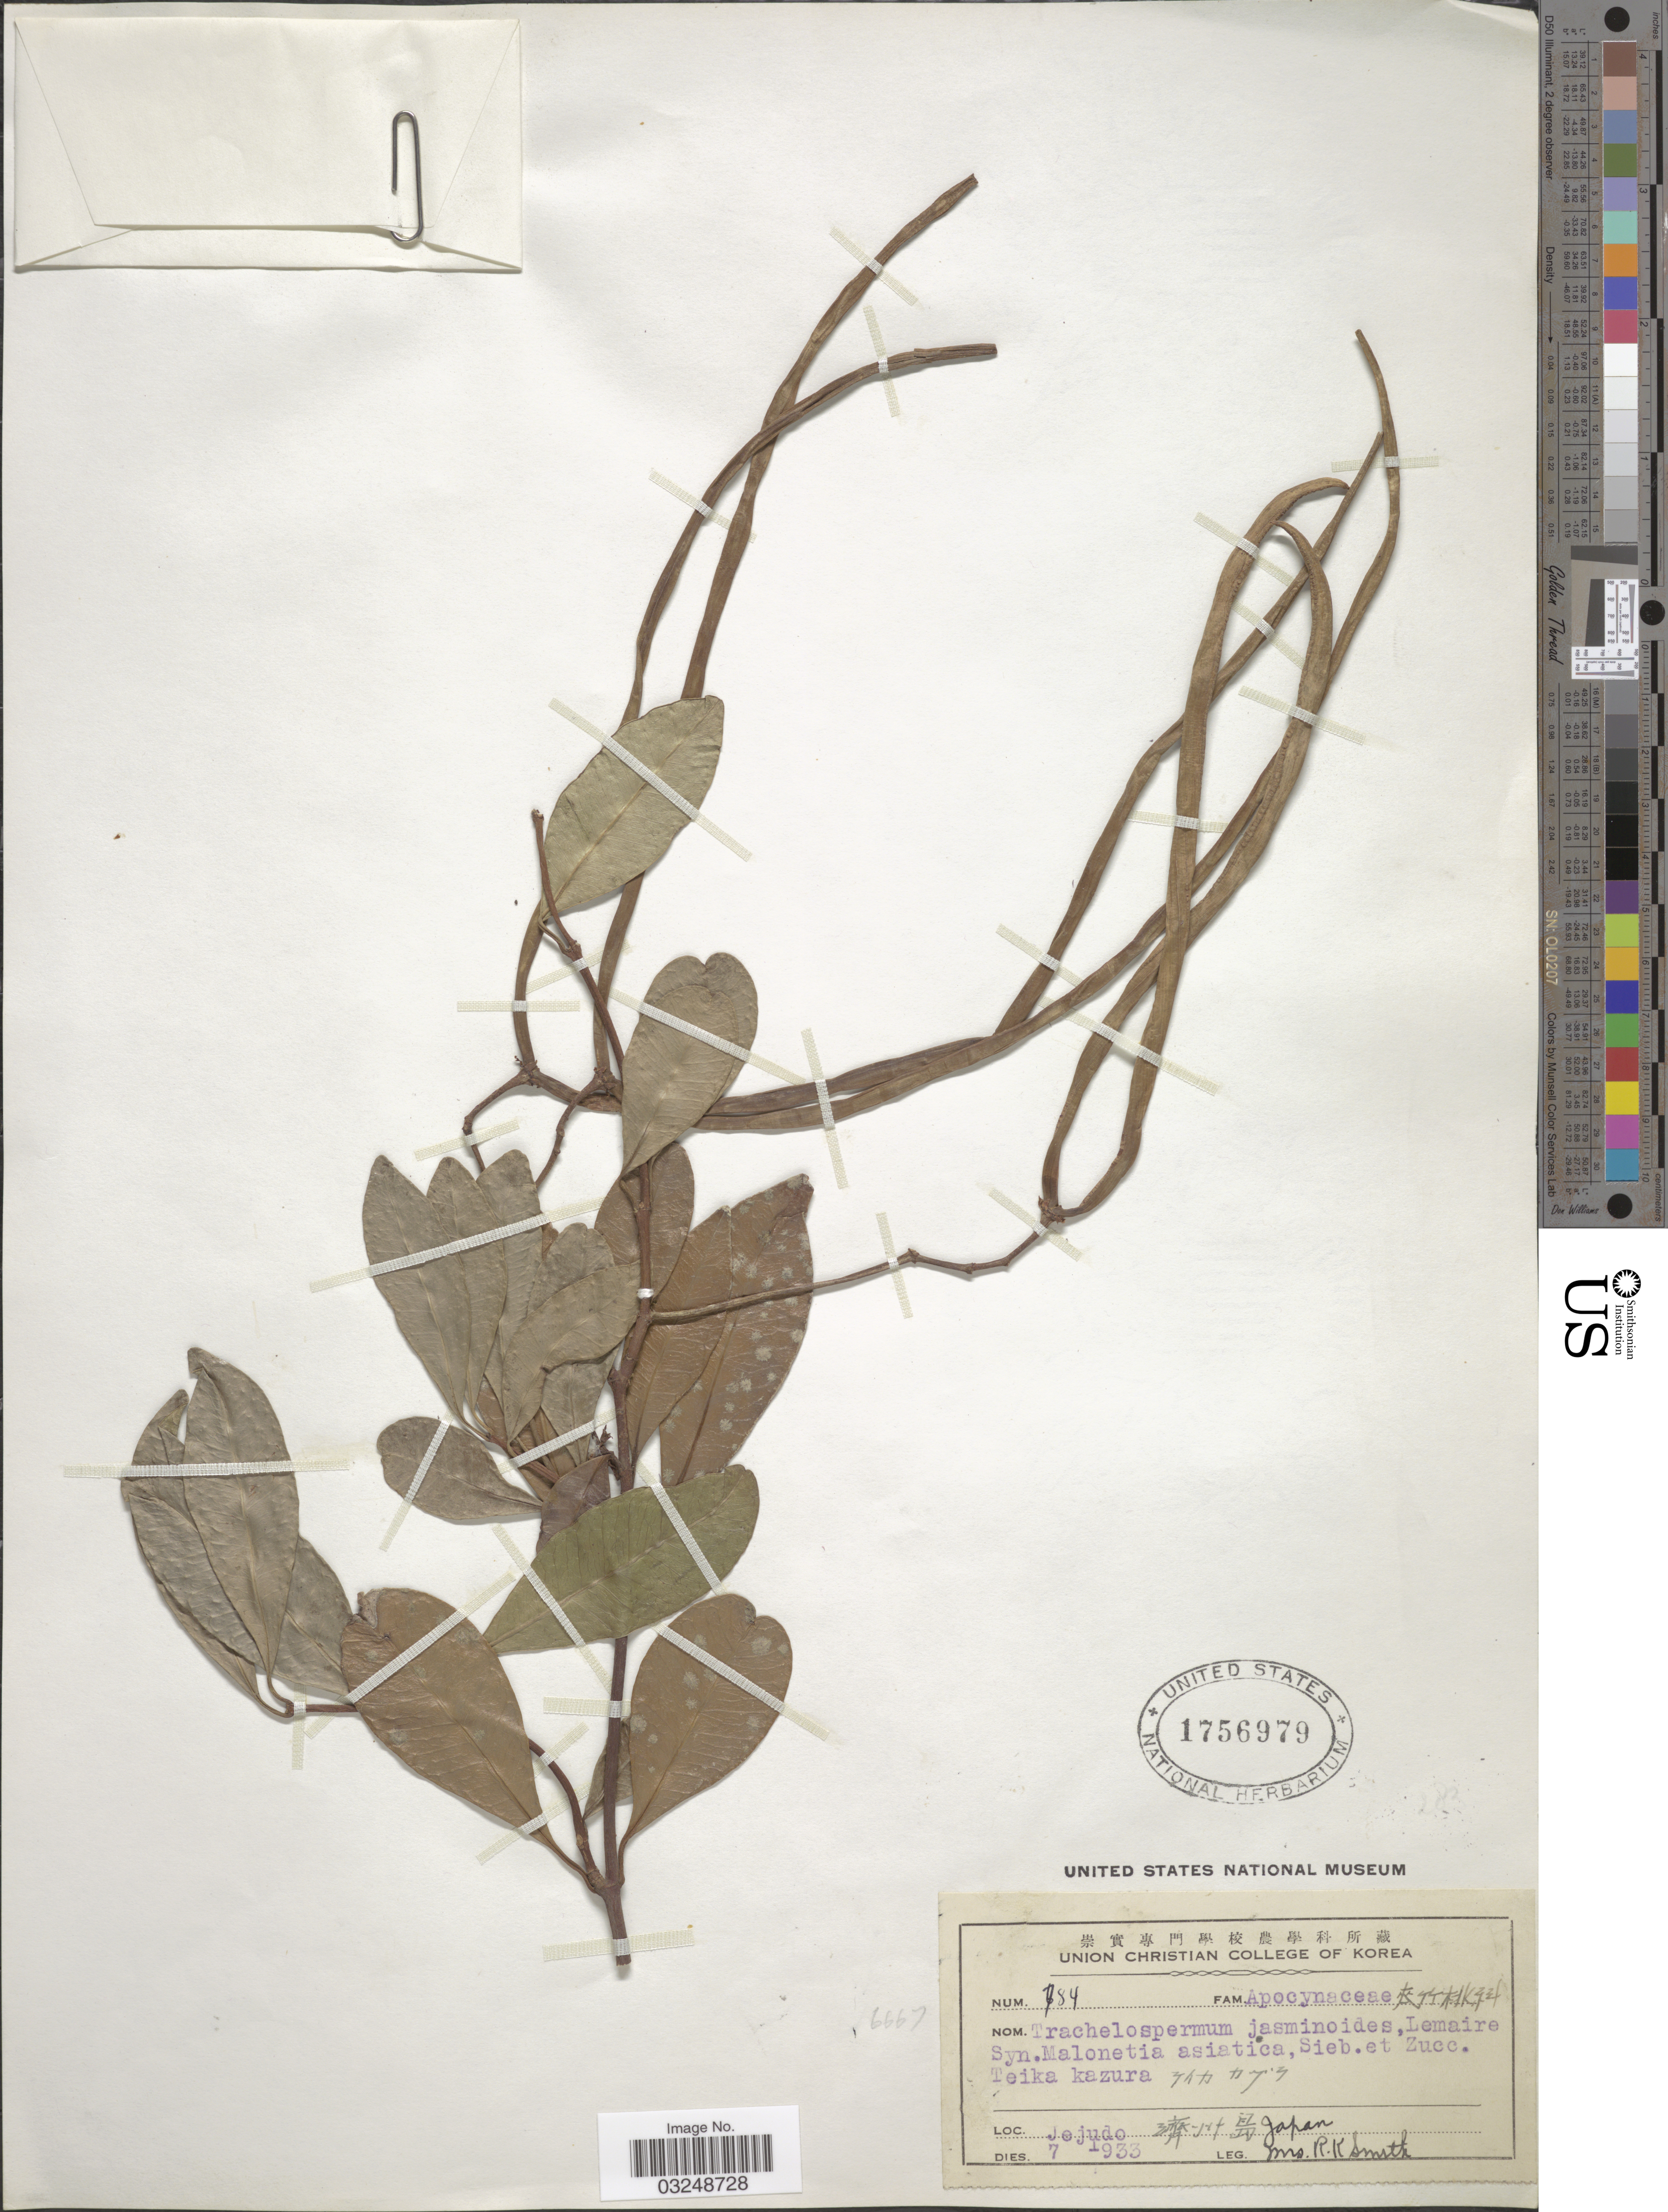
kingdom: Plantae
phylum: Tracheophyta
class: Magnoliopsida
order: Gentianales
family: Apocynaceae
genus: Trachelospermum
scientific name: Trachelospermum jasminoides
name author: (Lindl.) Lem.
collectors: Mrs. R. K. Smith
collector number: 784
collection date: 1933-07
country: Japan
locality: Jejudo X.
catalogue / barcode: US 1756979